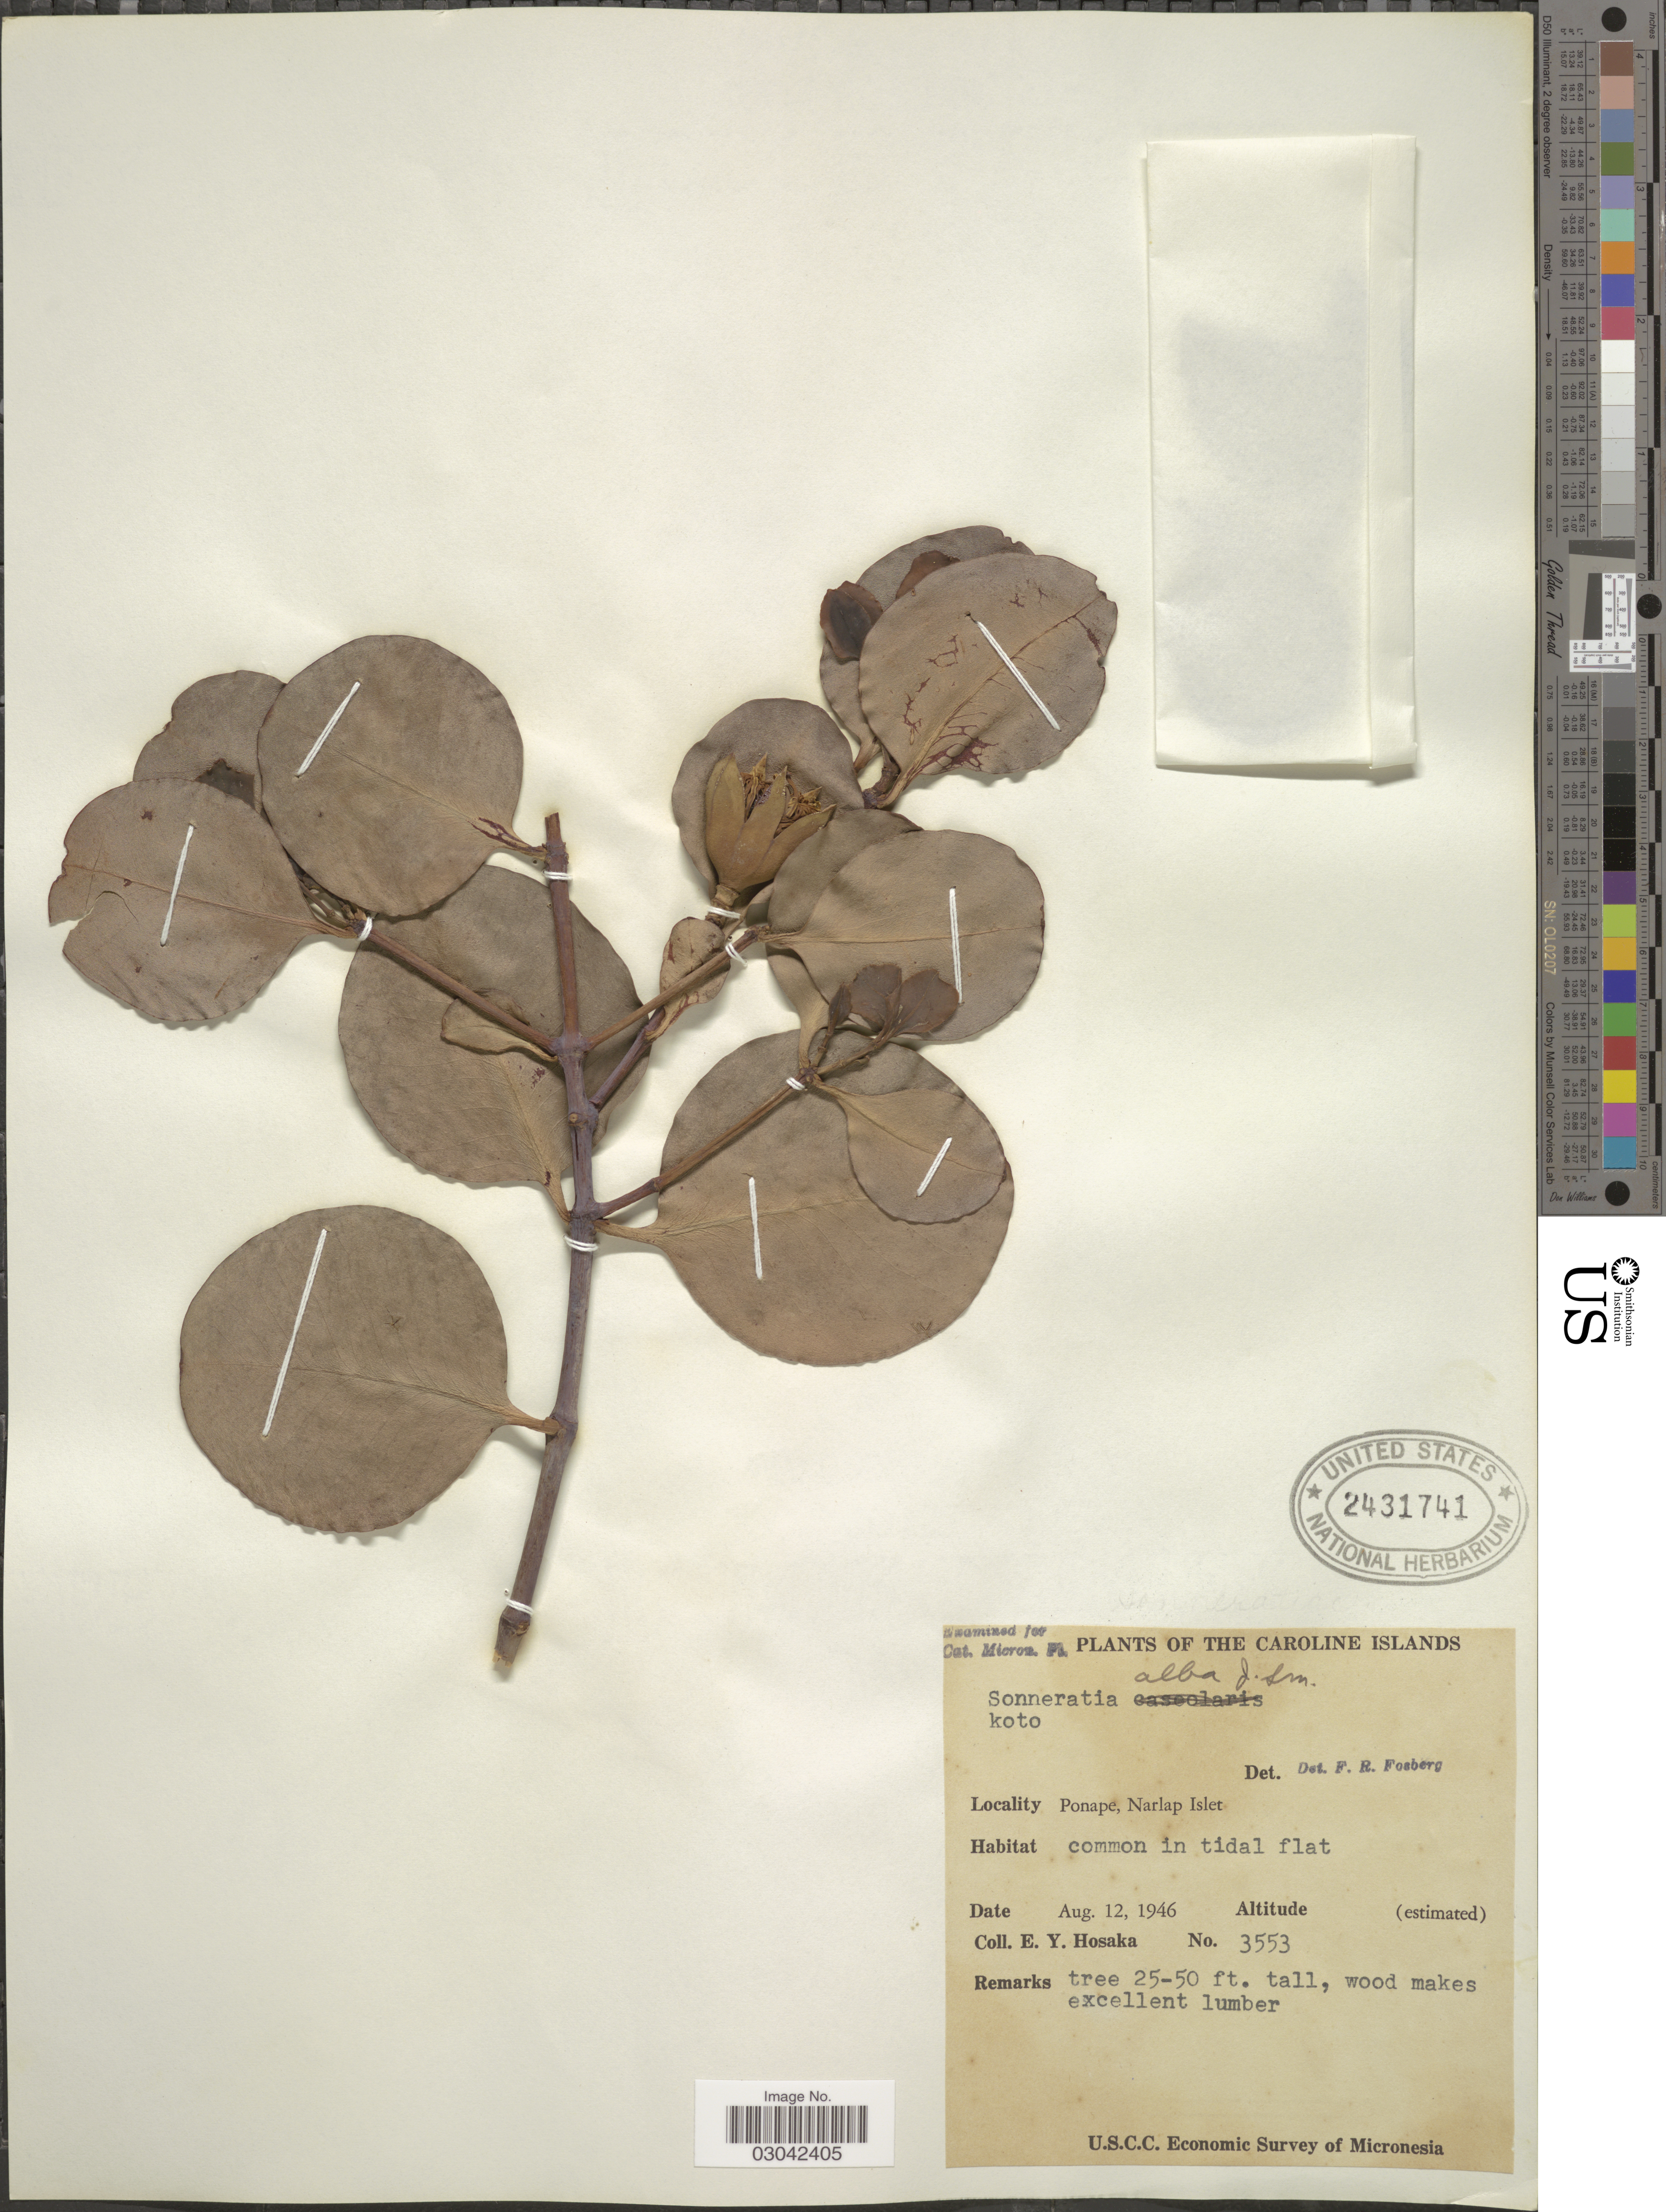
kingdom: Plantae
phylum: Tracheophyta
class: Magnoliopsida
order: Myrtales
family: Lythraceae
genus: Sonneratia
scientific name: Sonneratia alba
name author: Sm.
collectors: E. Y. Hosaka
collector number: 3553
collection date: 1946-08-12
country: Micronesia, Federated States of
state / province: Pohnpei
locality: Caroline Islands. Ponape, Narlap Islet.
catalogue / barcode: US 2431741